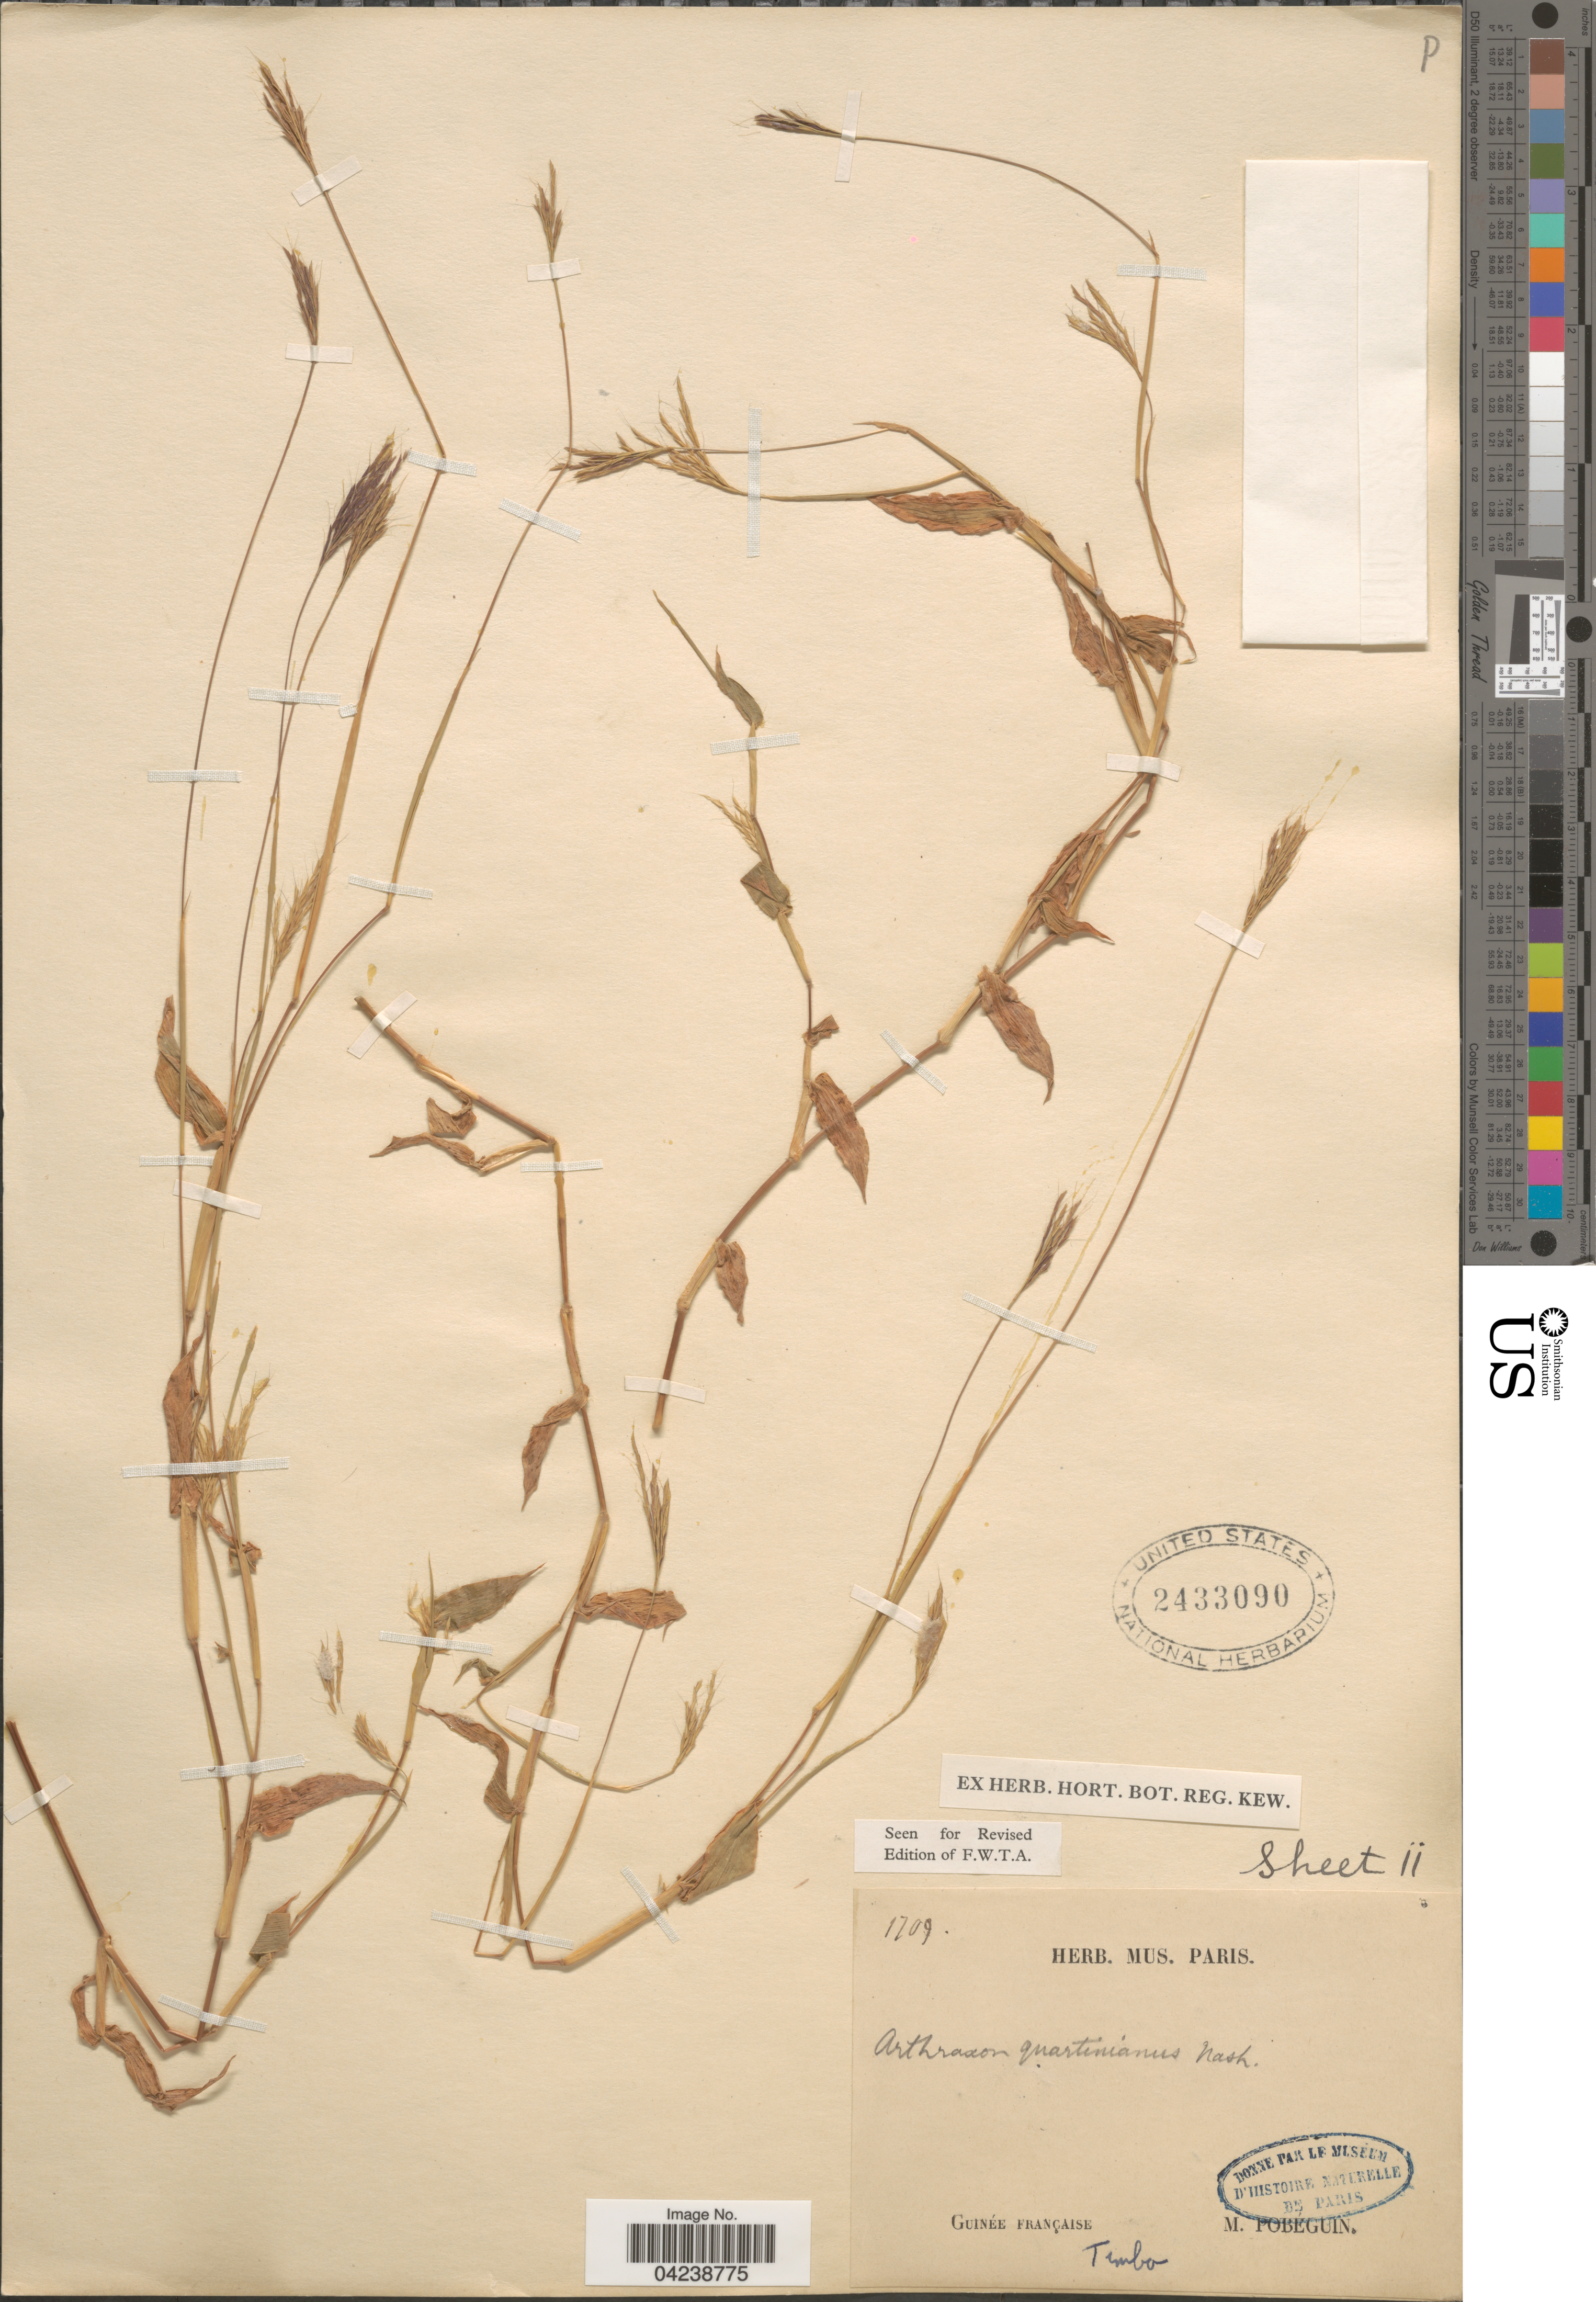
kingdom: Plantae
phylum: Tracheophyta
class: Liliopsida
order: Poales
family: Poaceae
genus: Arthraxon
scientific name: Arthraxon hispidus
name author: (Thunb.) Makino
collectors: M. Pobéguin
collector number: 1209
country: Guinea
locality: Guinée Française. Timbo.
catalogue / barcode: US 2433090